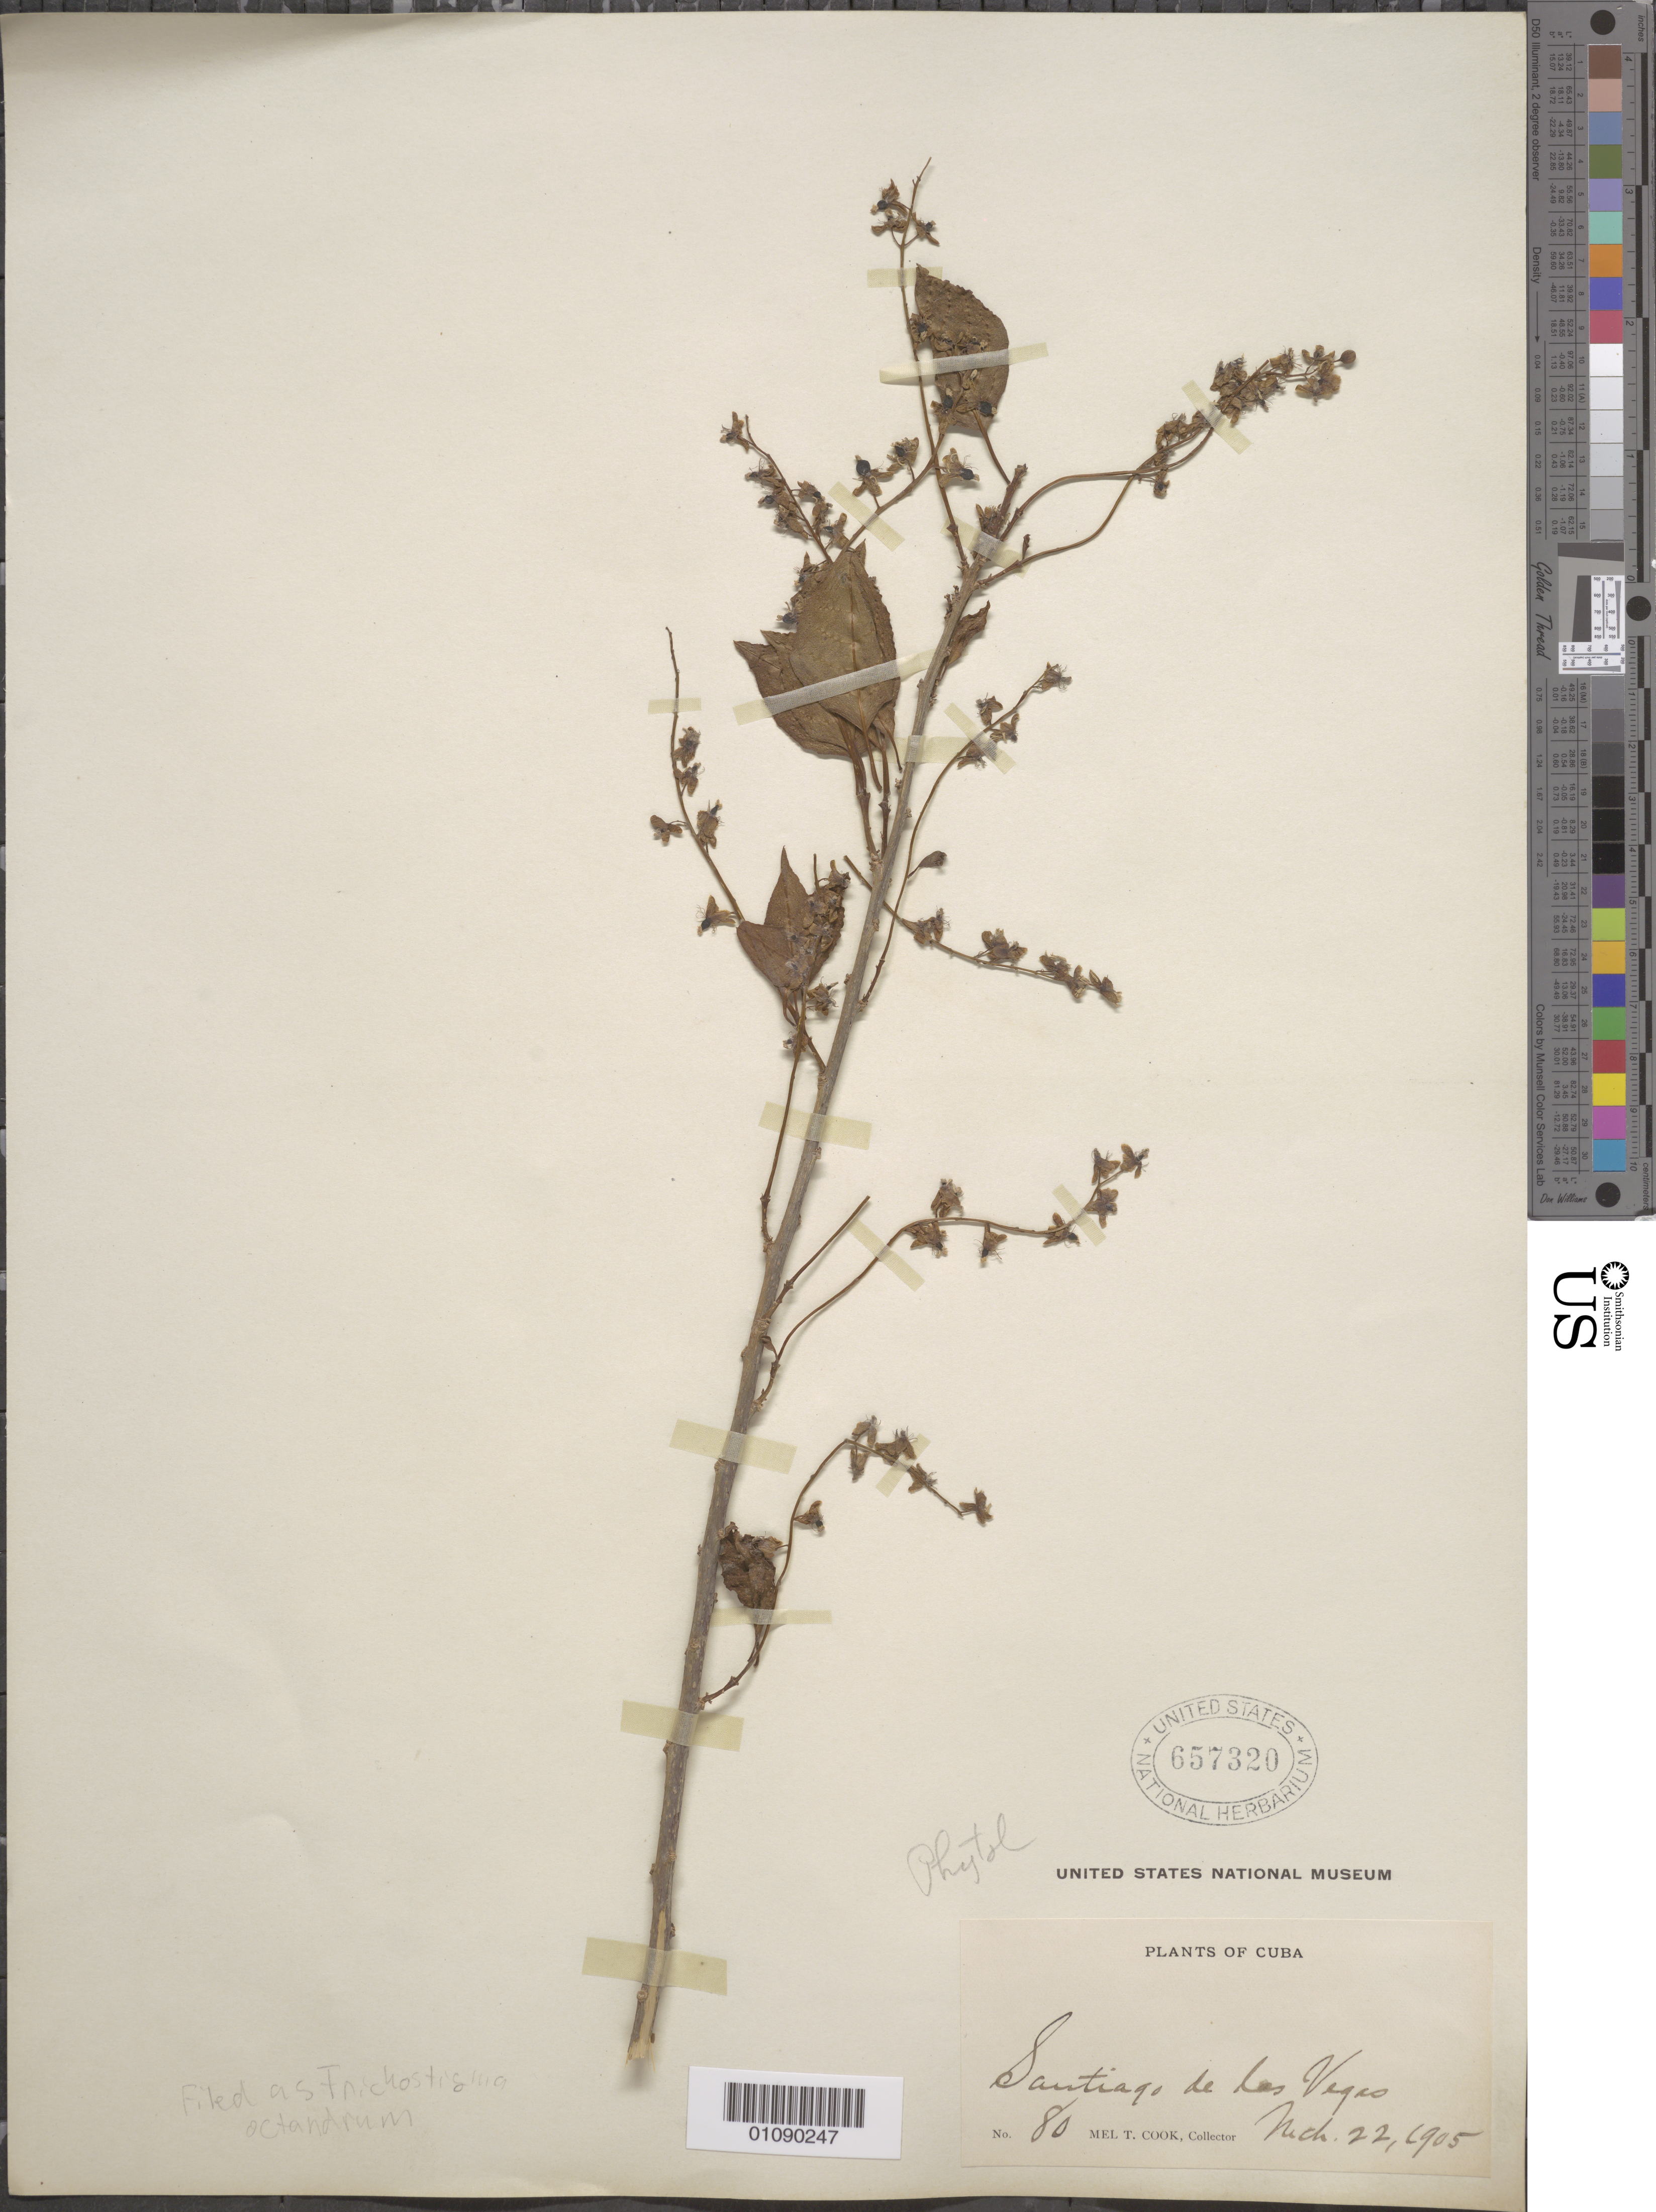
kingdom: Plantae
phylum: Tracheophyta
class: Magnoliopsida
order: Caryophyllales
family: Phytolaccaceae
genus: Trichostigma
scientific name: Trichostigma octandrum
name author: (L.) H. Walter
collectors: M. T. Cook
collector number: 80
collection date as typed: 22 Mar 1905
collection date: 1905-03-22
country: Cuba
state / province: La Habana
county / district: Municipio Boyeros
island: Cuba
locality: Santiago de las Vegas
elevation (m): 97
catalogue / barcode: US 657320